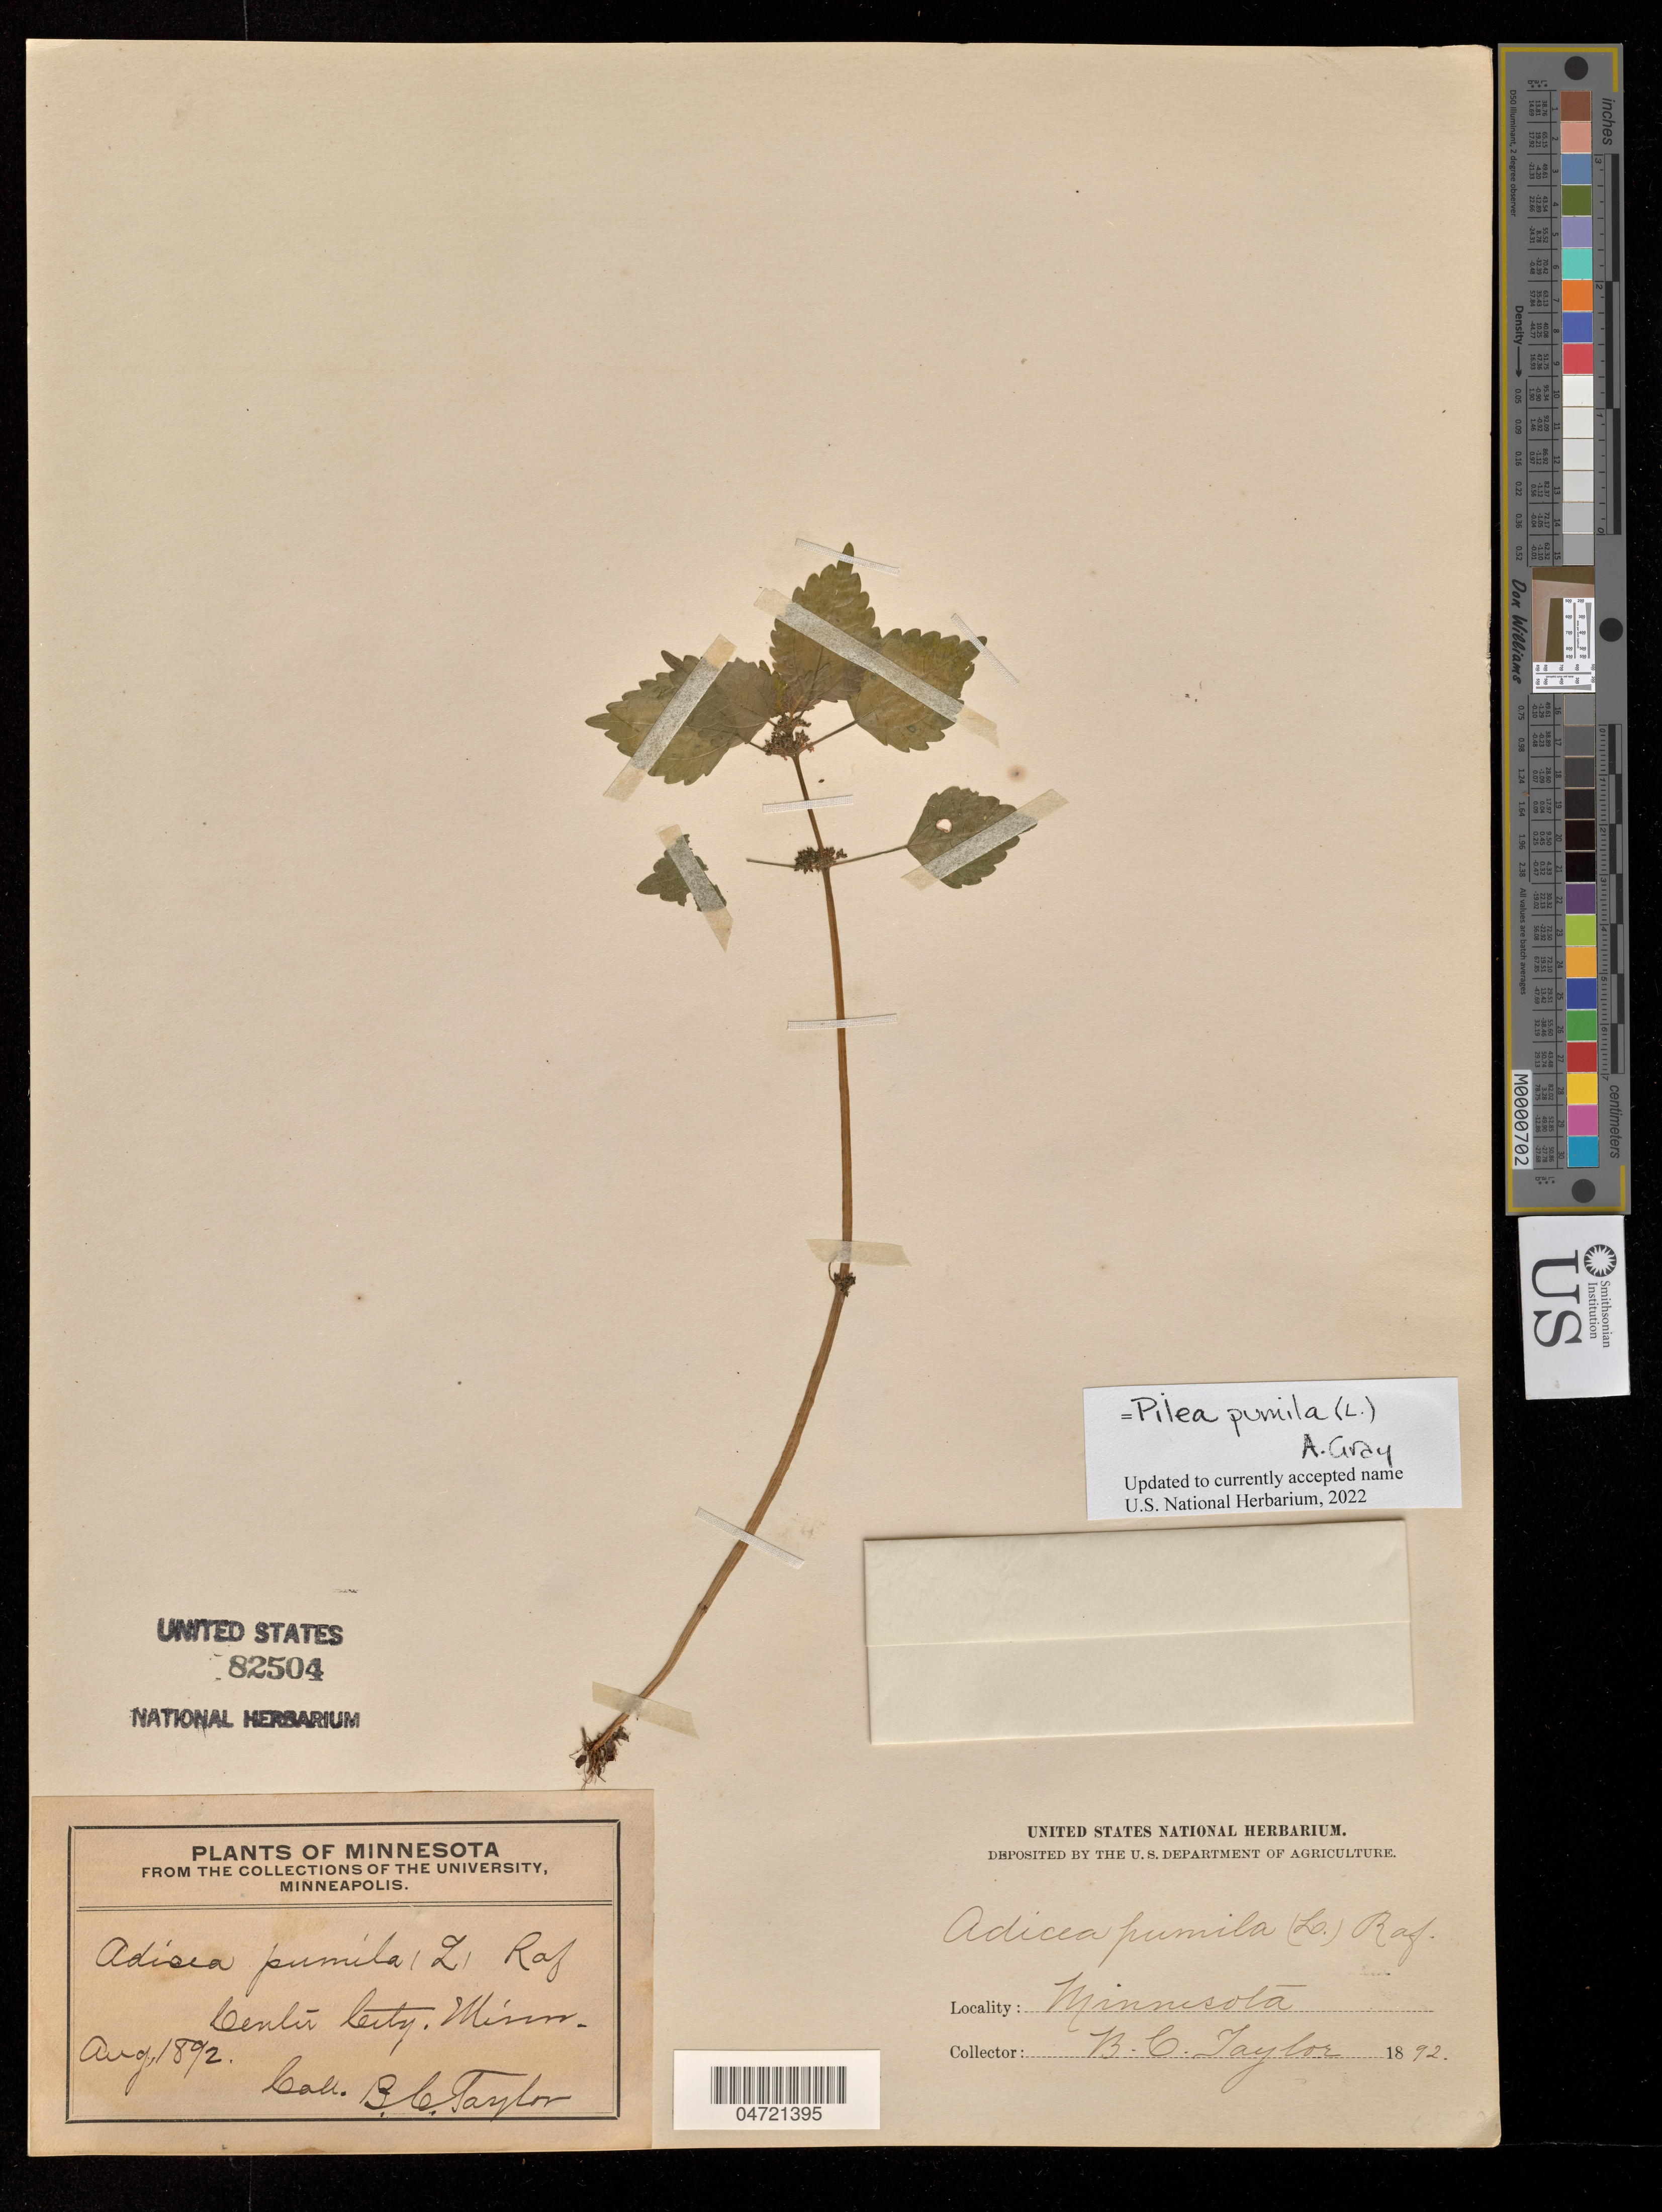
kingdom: Plantae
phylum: Tracheophyta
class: Magnoliopsida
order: Rosales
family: Urticaceae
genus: Pilea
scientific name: Pilea pumila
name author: (L.) A. Gray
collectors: B. C. Taylor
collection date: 1892-08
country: United States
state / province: Minnesota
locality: Center City.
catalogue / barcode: US 82504